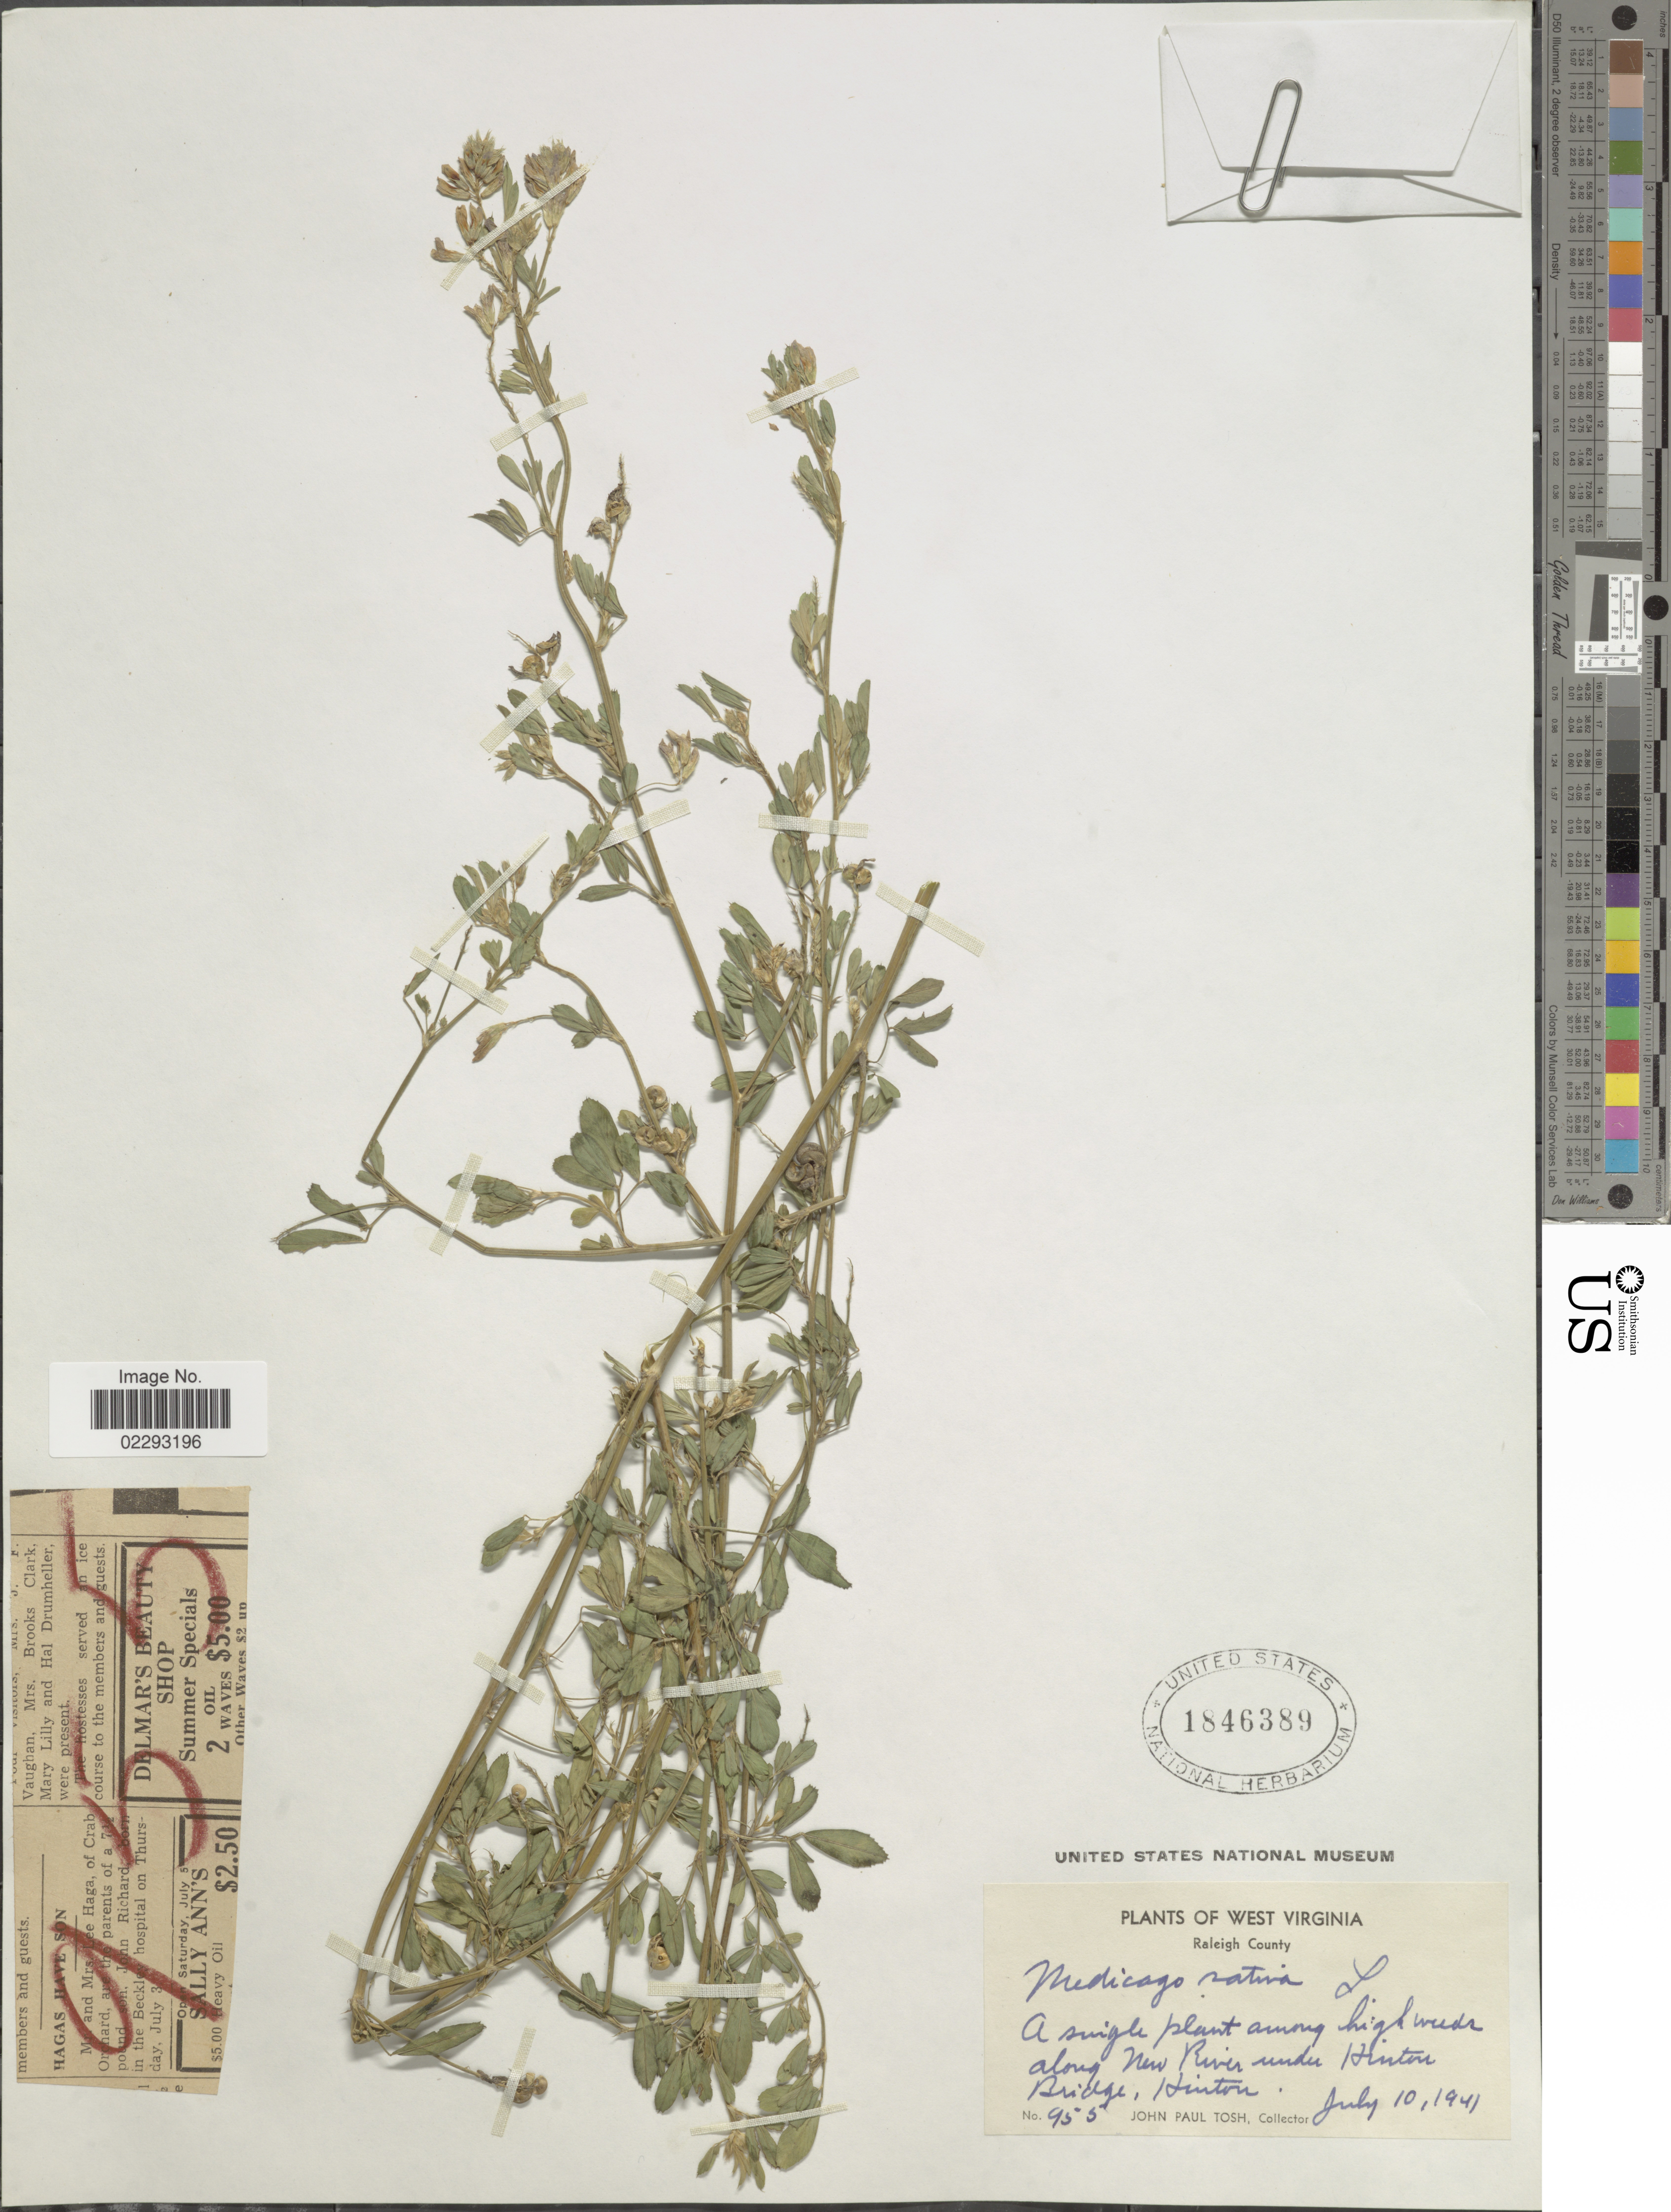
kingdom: Plantae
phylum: Tracheophyta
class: Magnoliopsida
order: Fabales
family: Fabaceae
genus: Medicago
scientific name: Medicago sativa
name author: L.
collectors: J. Tosh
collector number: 955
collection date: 1941-07-10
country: United States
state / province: West Virginia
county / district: Raleigh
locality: West Virginia, Raleigh County. Along New River under Hinton Bridge, Hinton.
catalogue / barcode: US 1846389